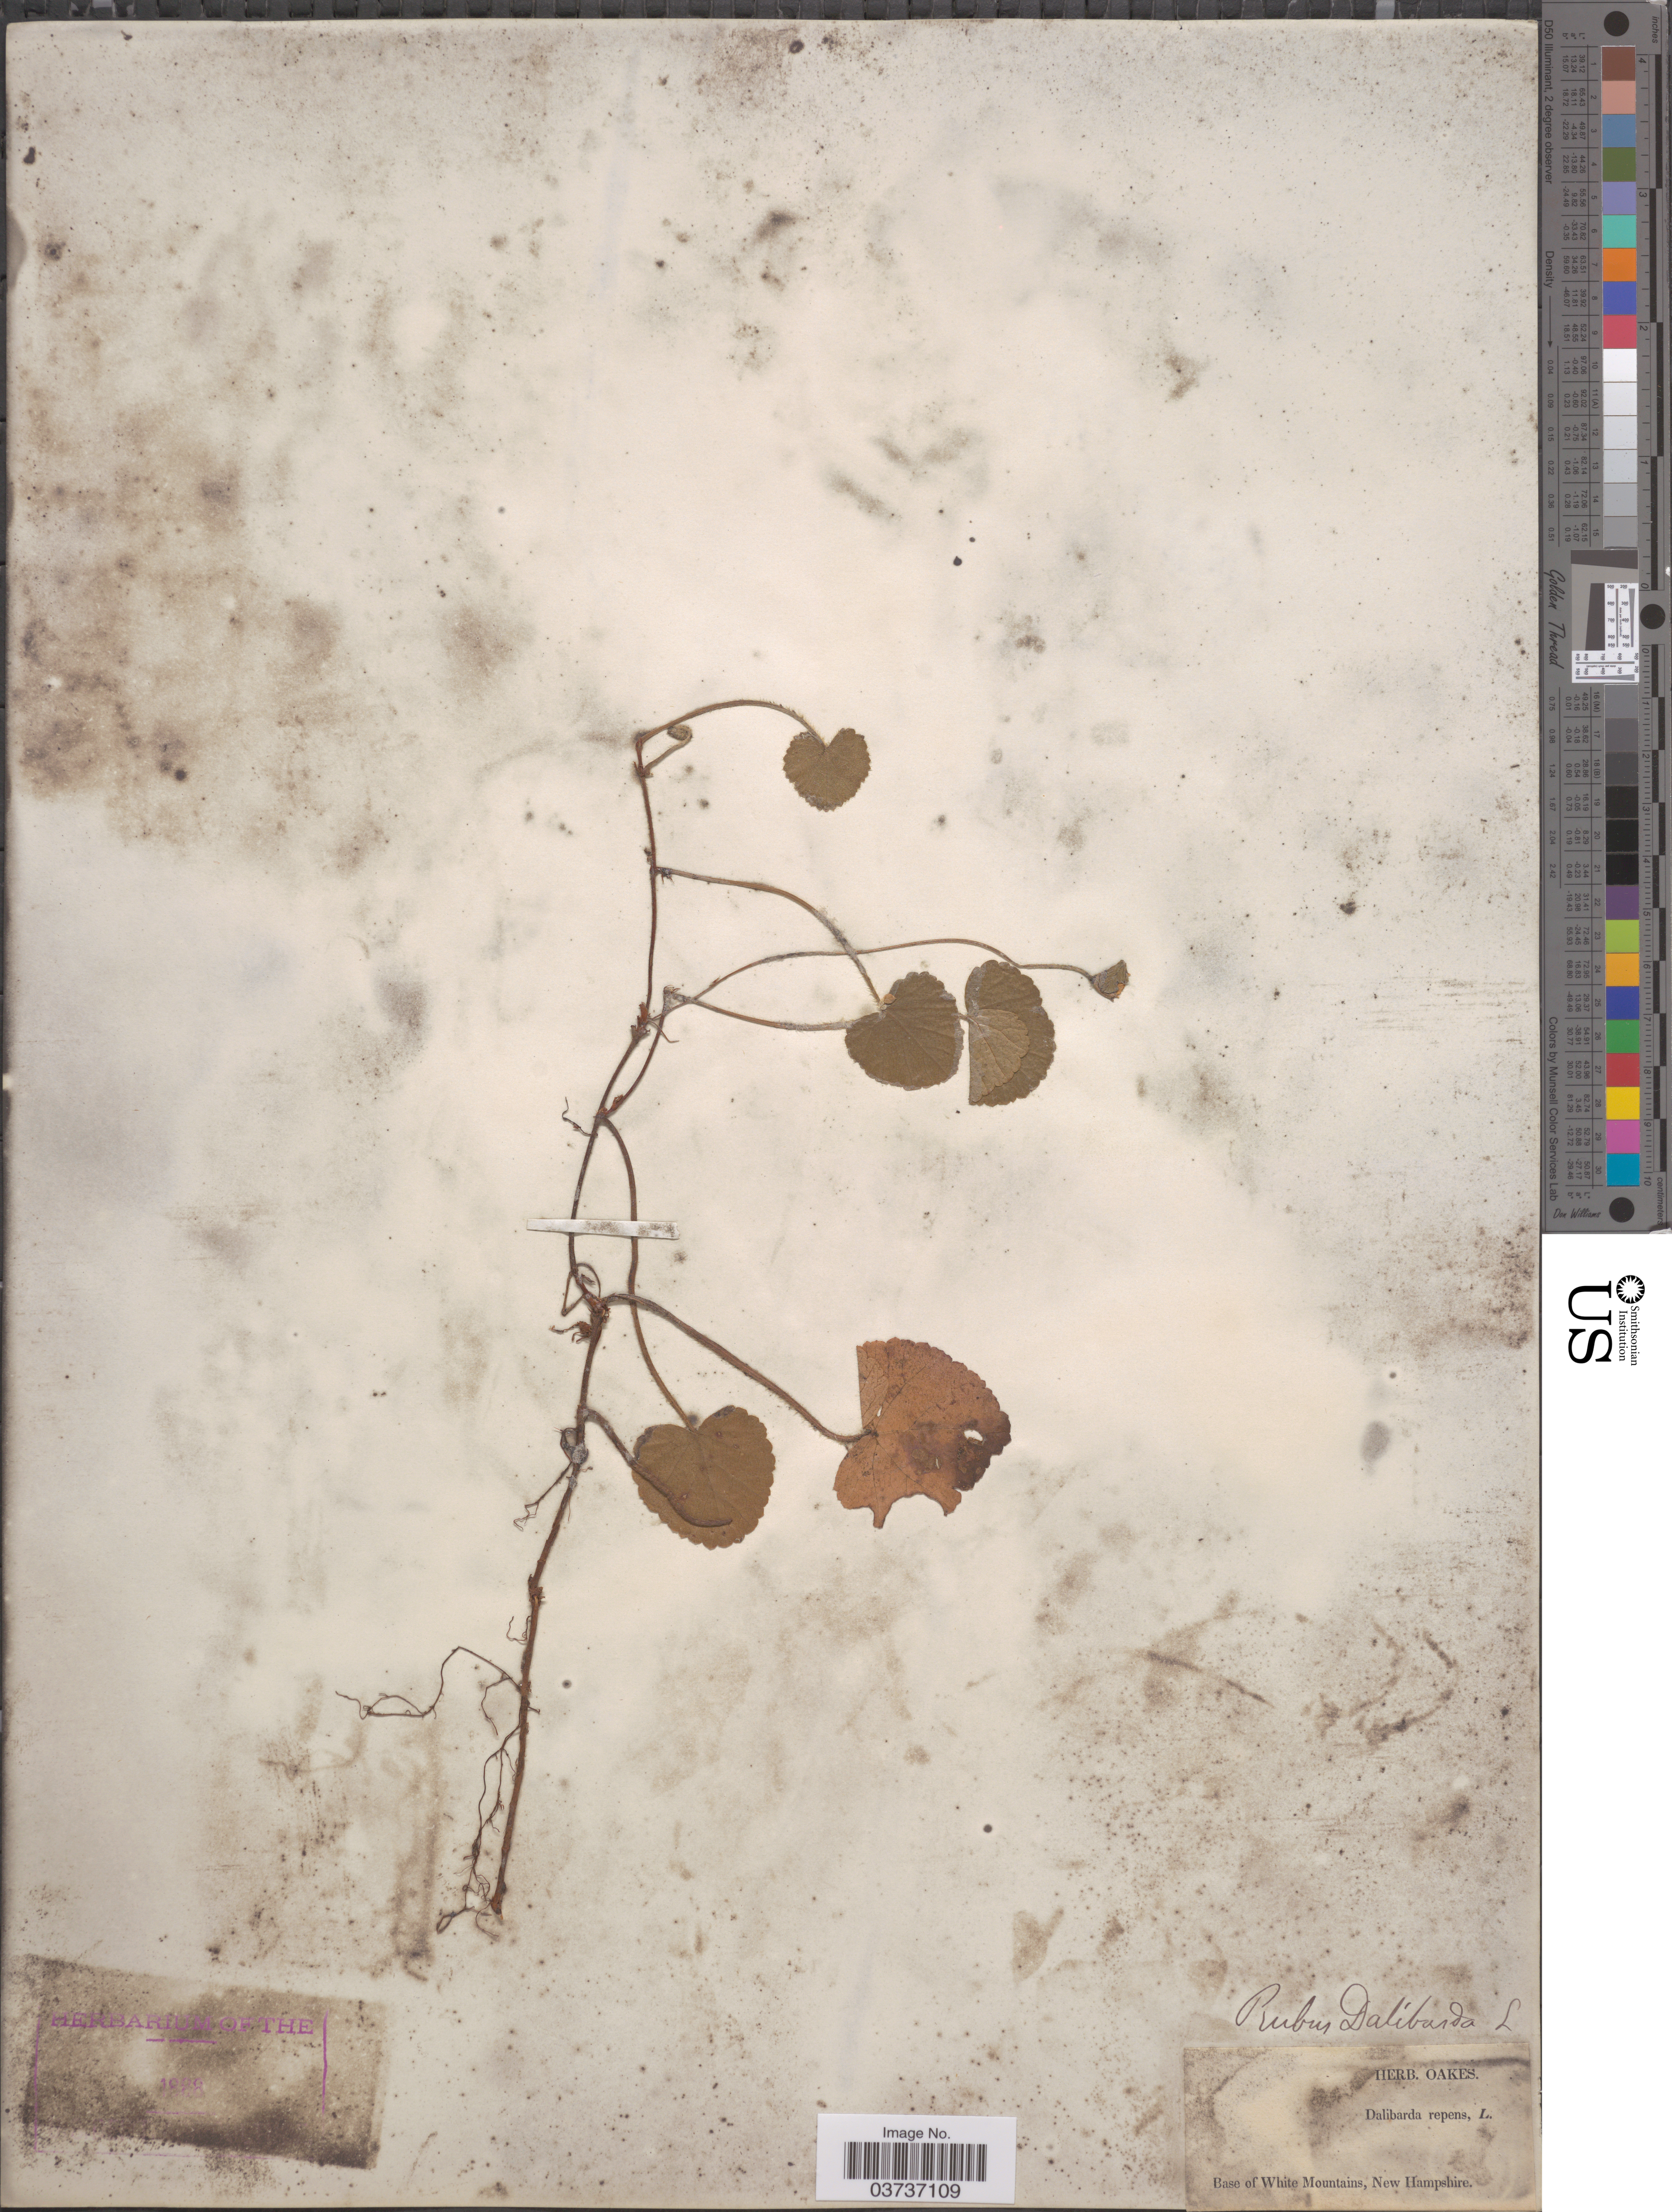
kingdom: Plantae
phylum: Tracheophyta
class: Magnoliopsida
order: Rosales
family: Rosaceae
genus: Dalibarda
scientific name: Dalibarda repens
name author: L.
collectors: ex herb. Oakes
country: United States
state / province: New Hampshire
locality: Base of White Mountains.